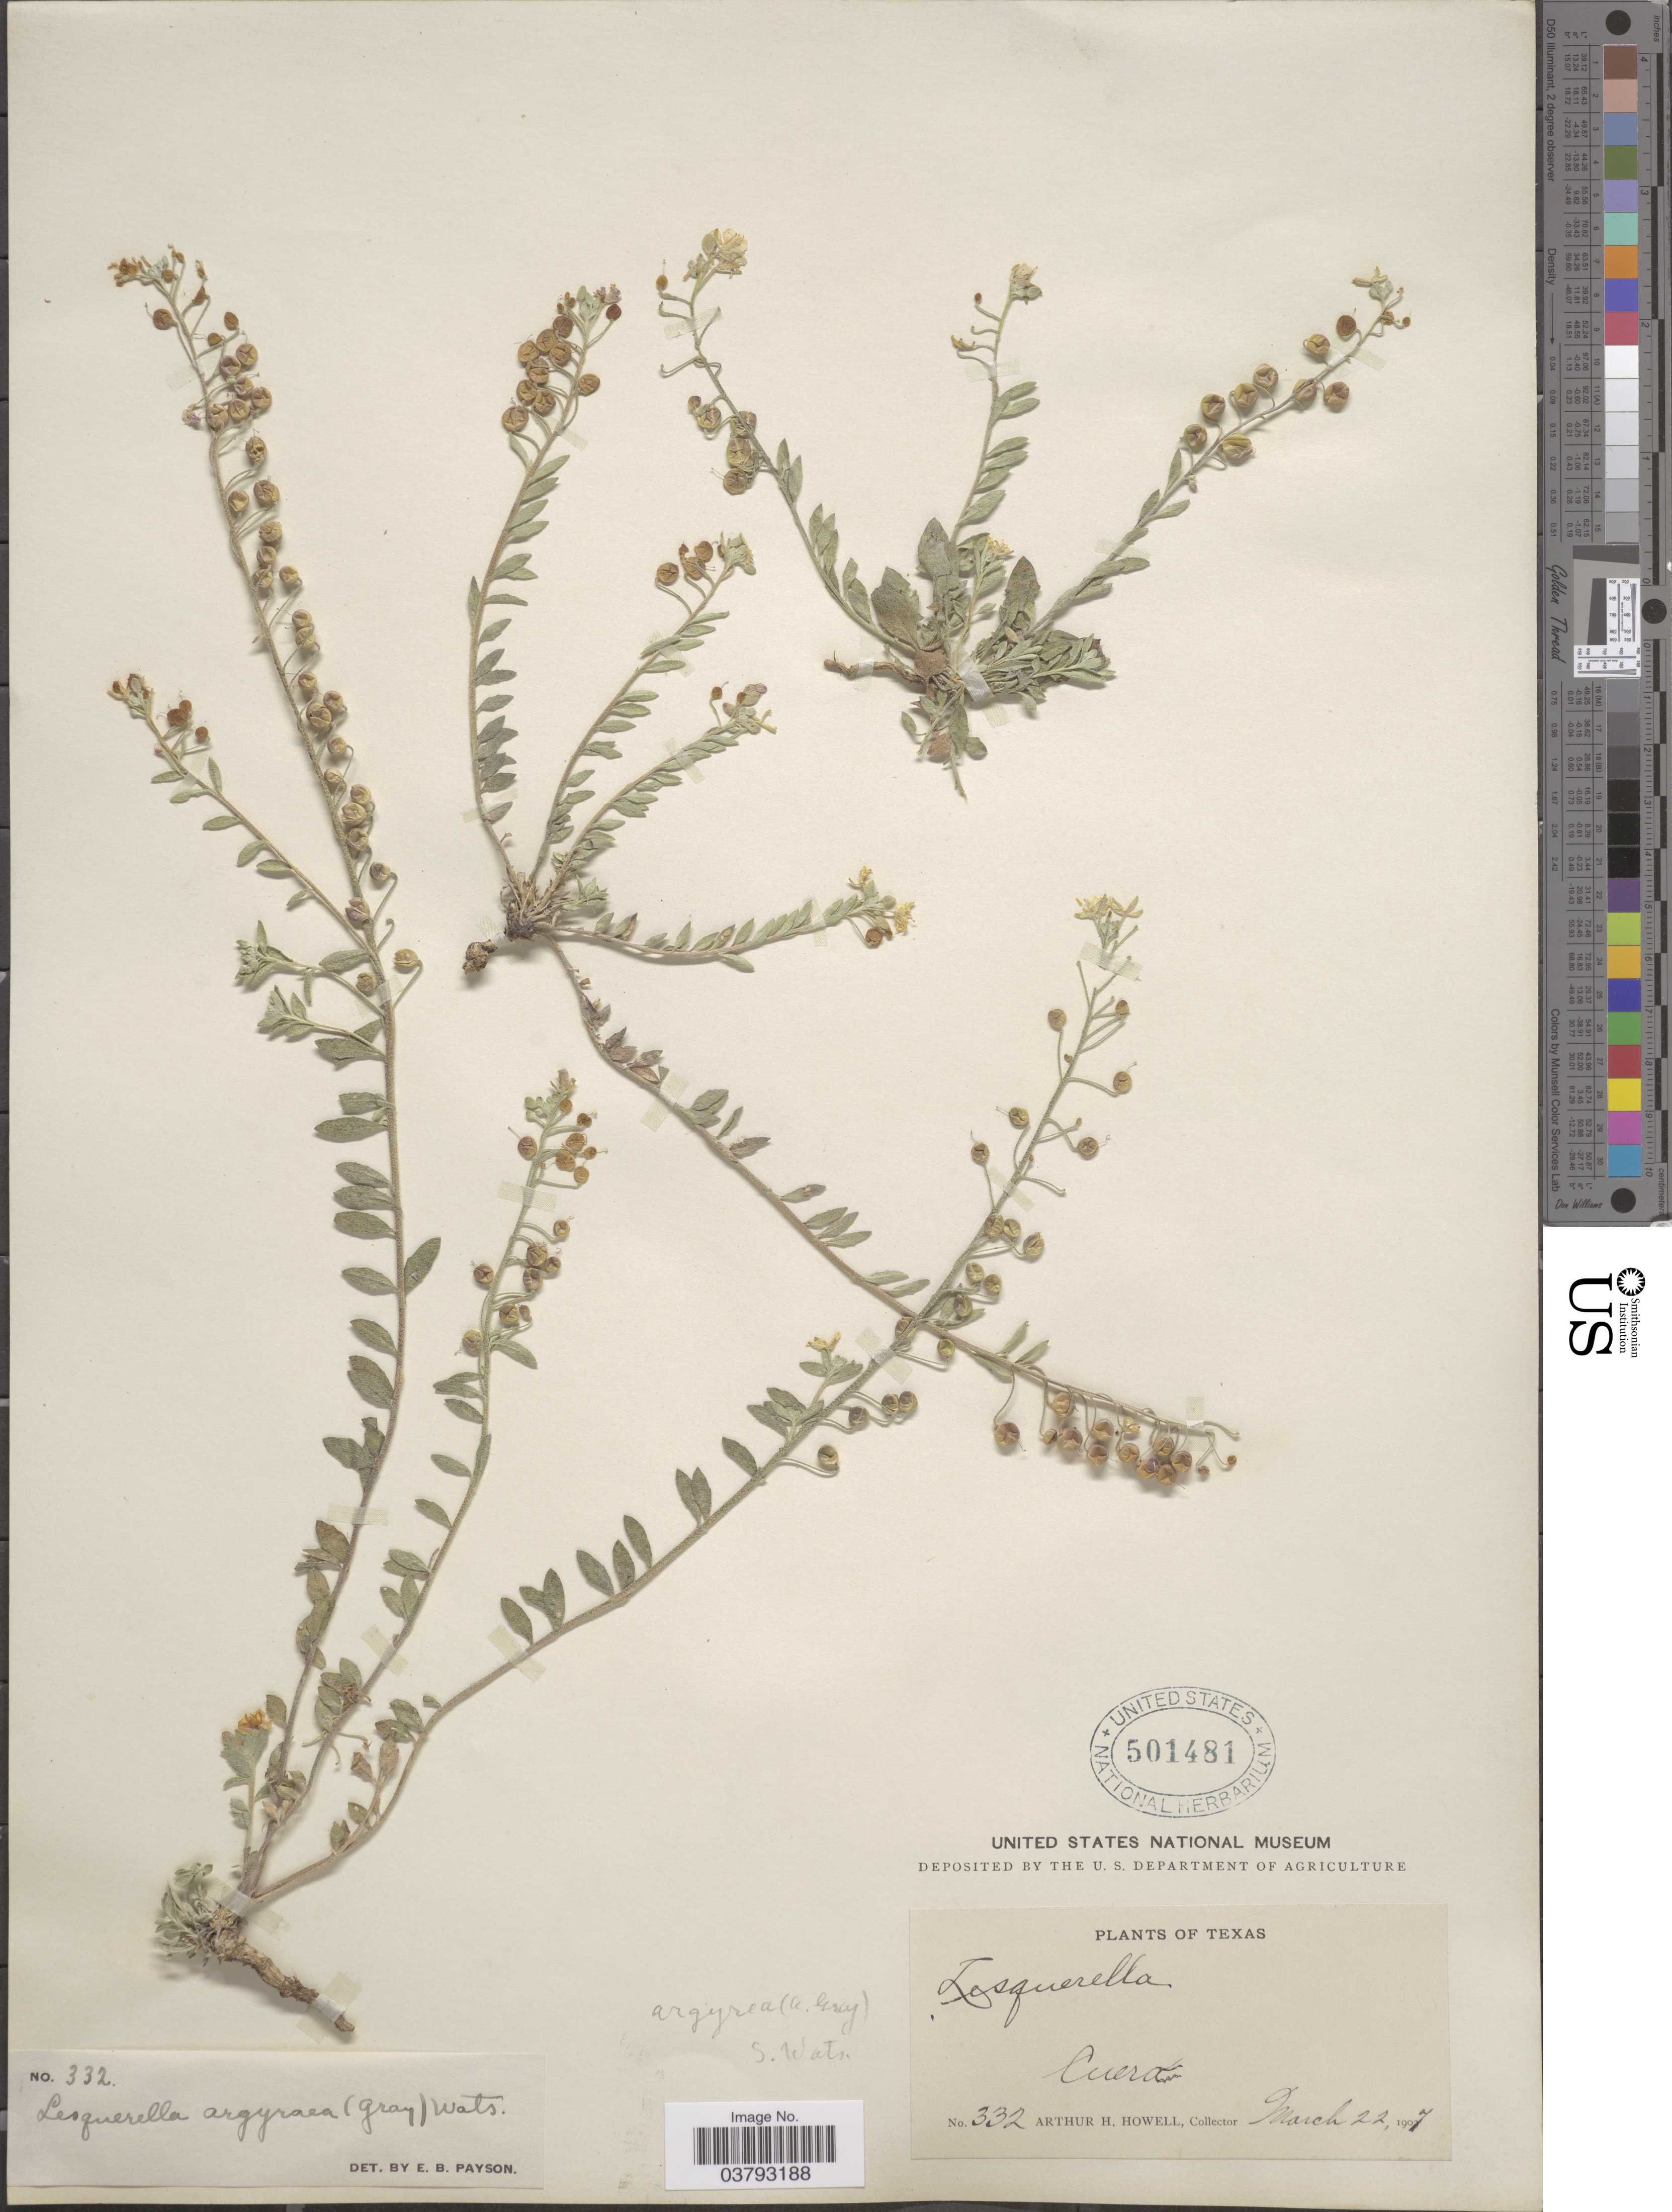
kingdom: Plantae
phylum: Tracheophyta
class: Magnoliopsida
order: Brassicales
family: Brassicaceae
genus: Lesquerella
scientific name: Lesquerella argyraea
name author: (A. Gray) S. Watson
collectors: A. H. Howell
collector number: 332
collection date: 1907-03-22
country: United States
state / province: Texas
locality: Cuero.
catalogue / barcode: US 501481